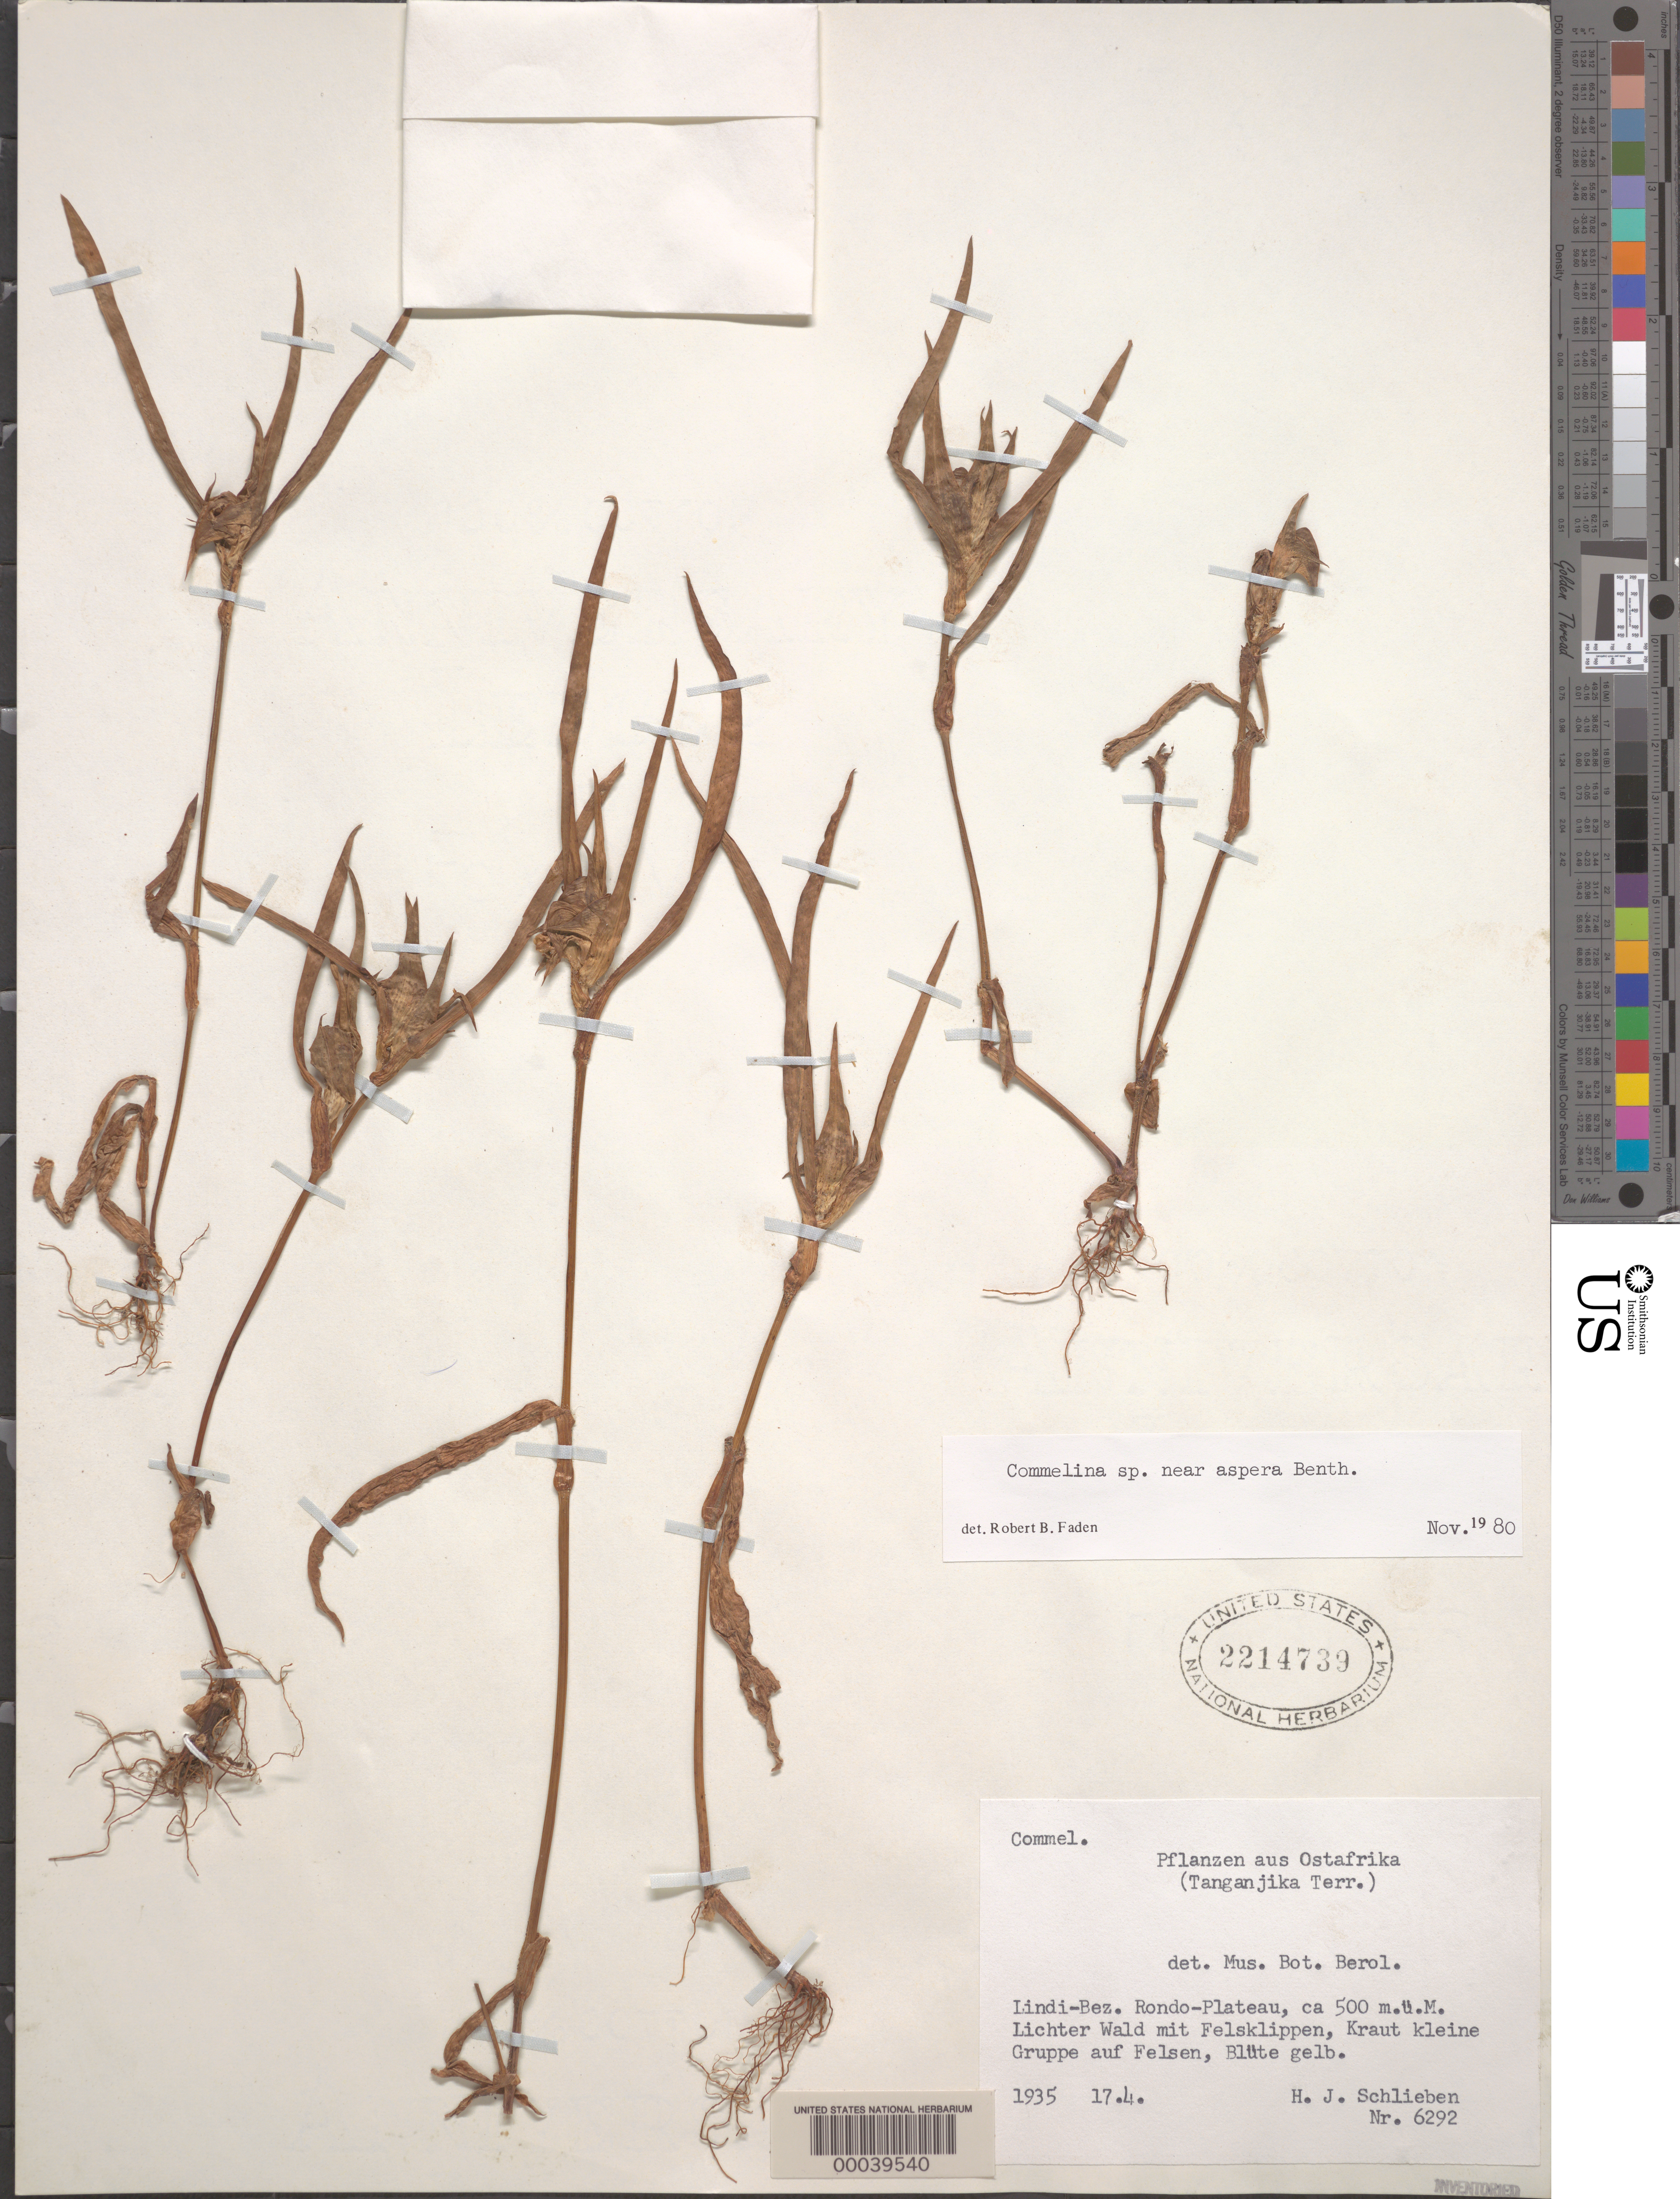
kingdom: Plantae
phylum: Tracheophyta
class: Liliopsida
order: Commelinales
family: Commelinaceae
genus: Commelina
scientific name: Commelina aspera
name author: G. Don ex Benth.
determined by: Faden, Robert B., (US), Smithsonian Institution - National Museum of Natural History (UNITED STATES)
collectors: H. J. Schlieben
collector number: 6292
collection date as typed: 17 Apr 1935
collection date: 1935-04-17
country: Tanzania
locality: Lindi-bez, rondo plateau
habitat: Rocky cliffs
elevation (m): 500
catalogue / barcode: US 2214739